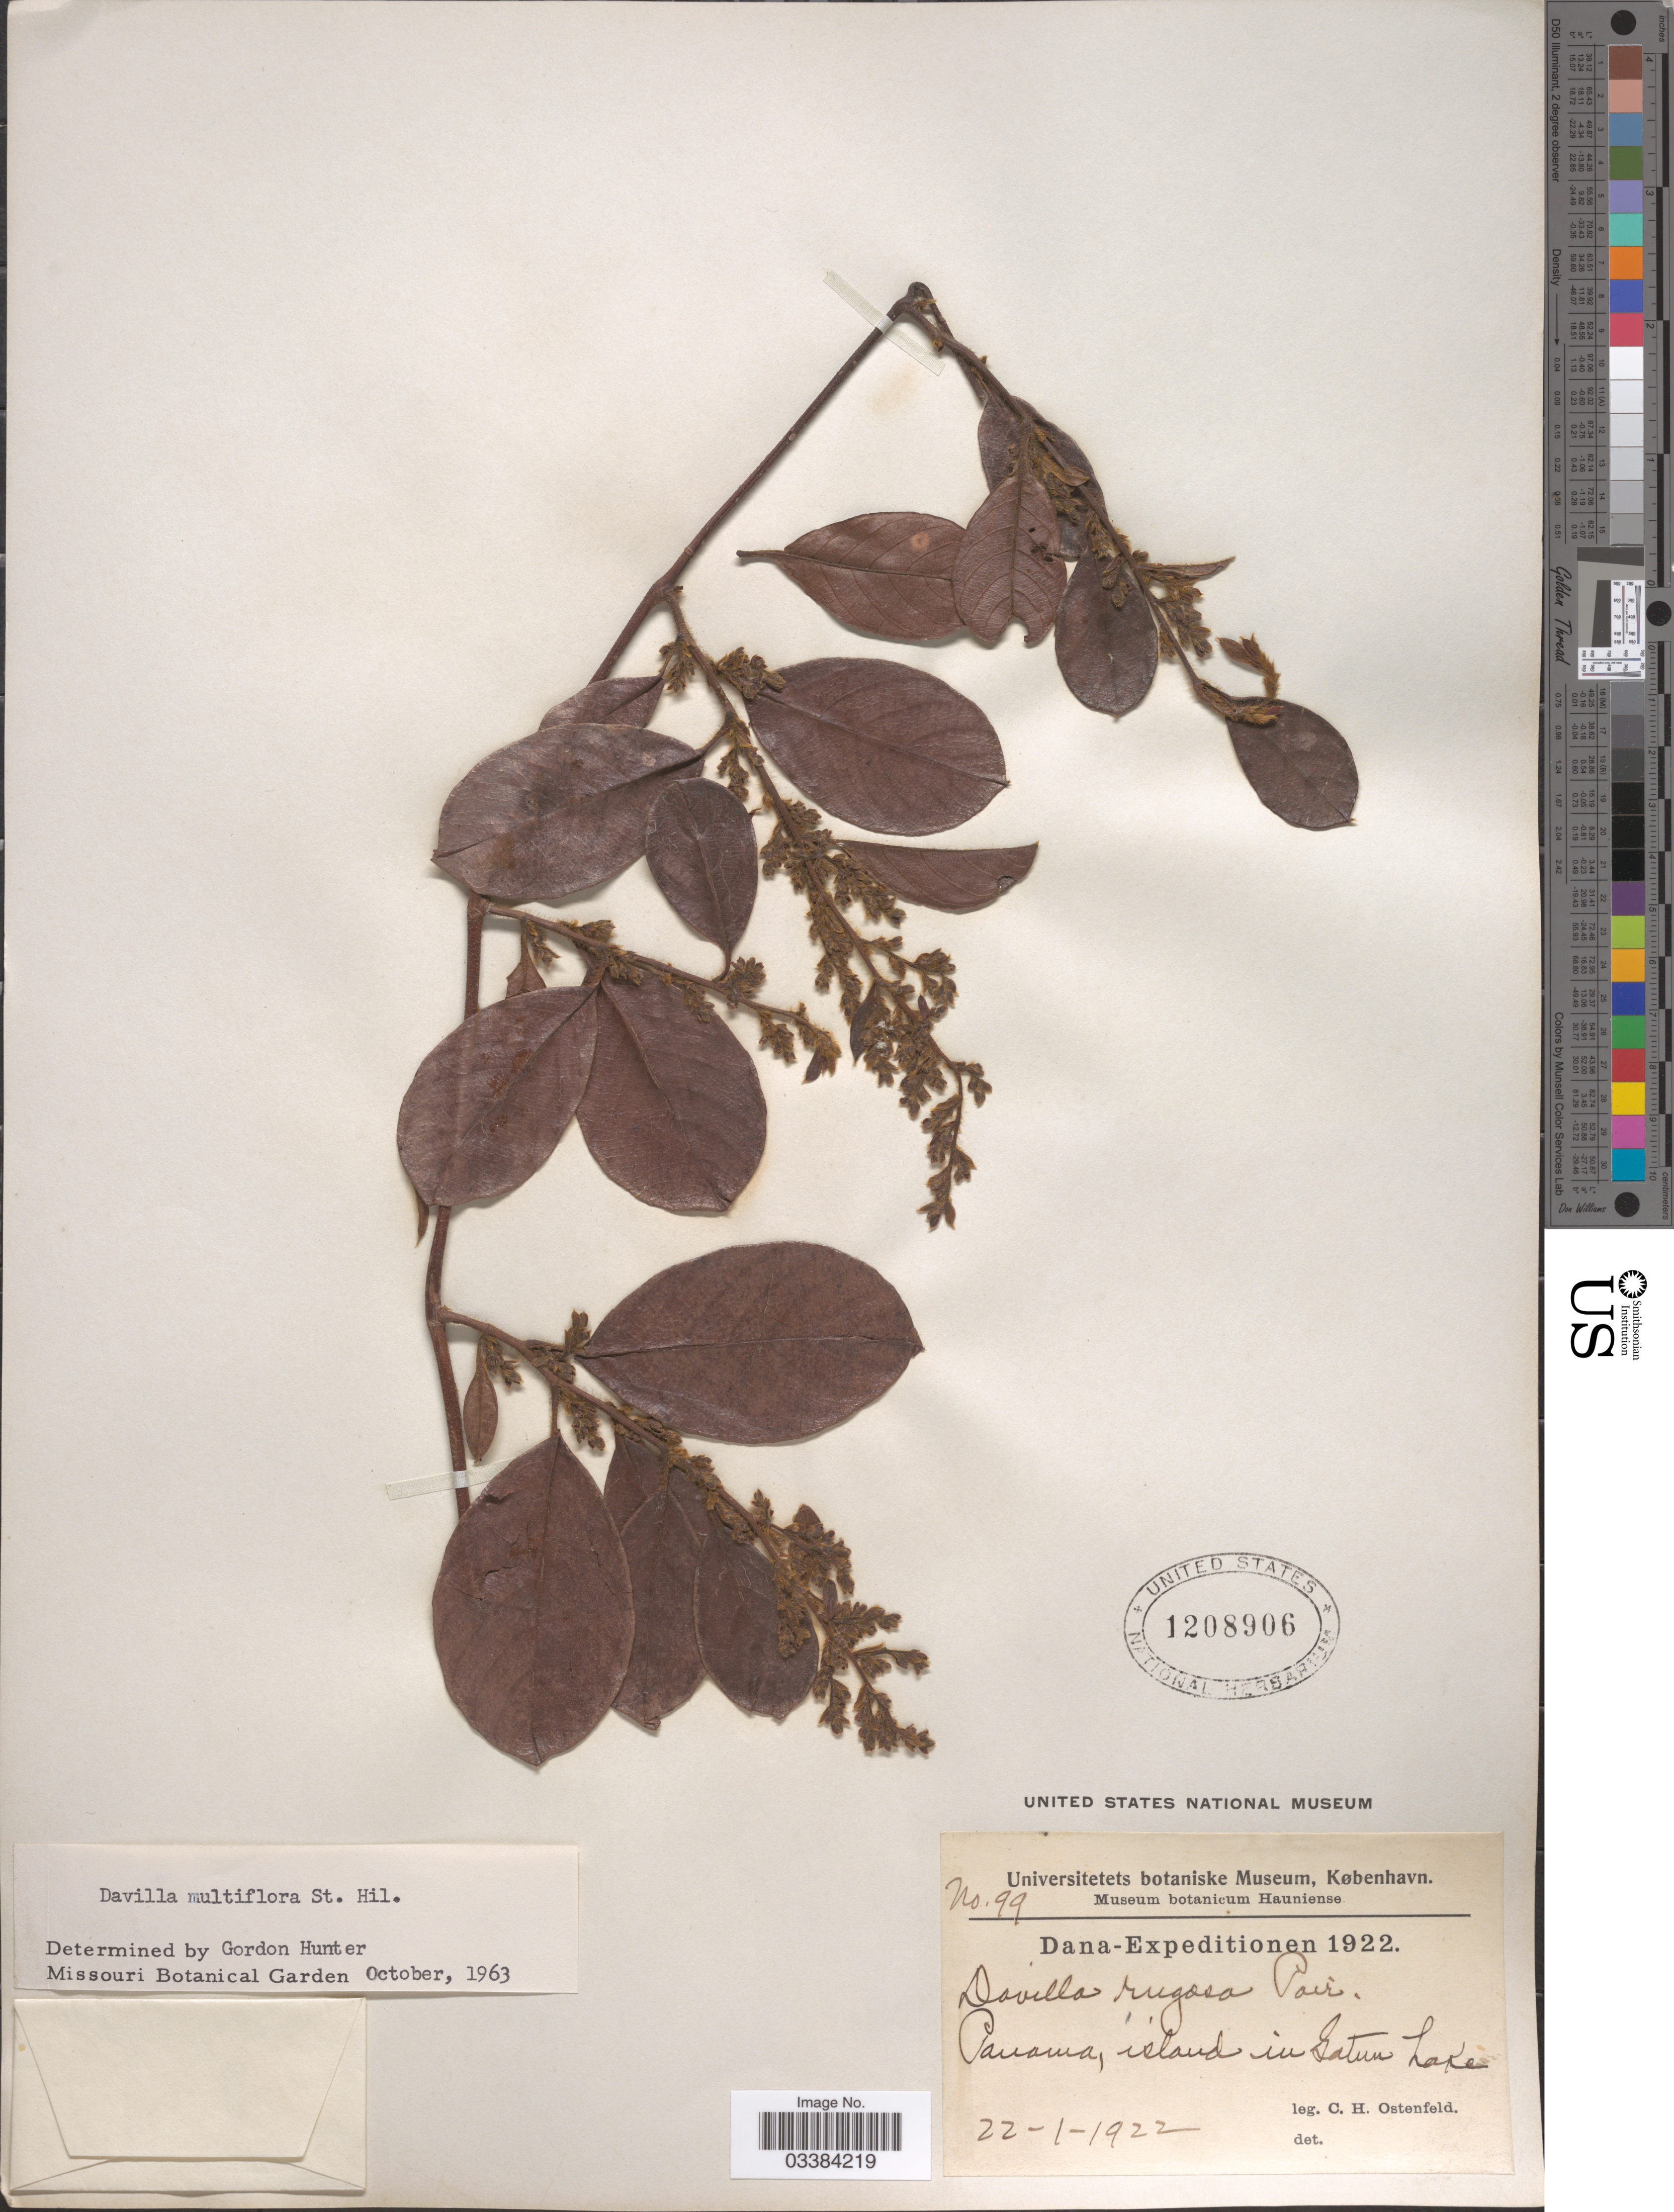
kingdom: Plantae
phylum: Tracheophyta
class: Magnoliopsida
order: Dilleniales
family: Dilleniaceae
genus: Davilla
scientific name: Davilla rugosa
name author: Poir.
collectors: C. Ostenfeld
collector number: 99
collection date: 1922-01-22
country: Panama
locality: Island in Gatun Lake.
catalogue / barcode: US 1208906